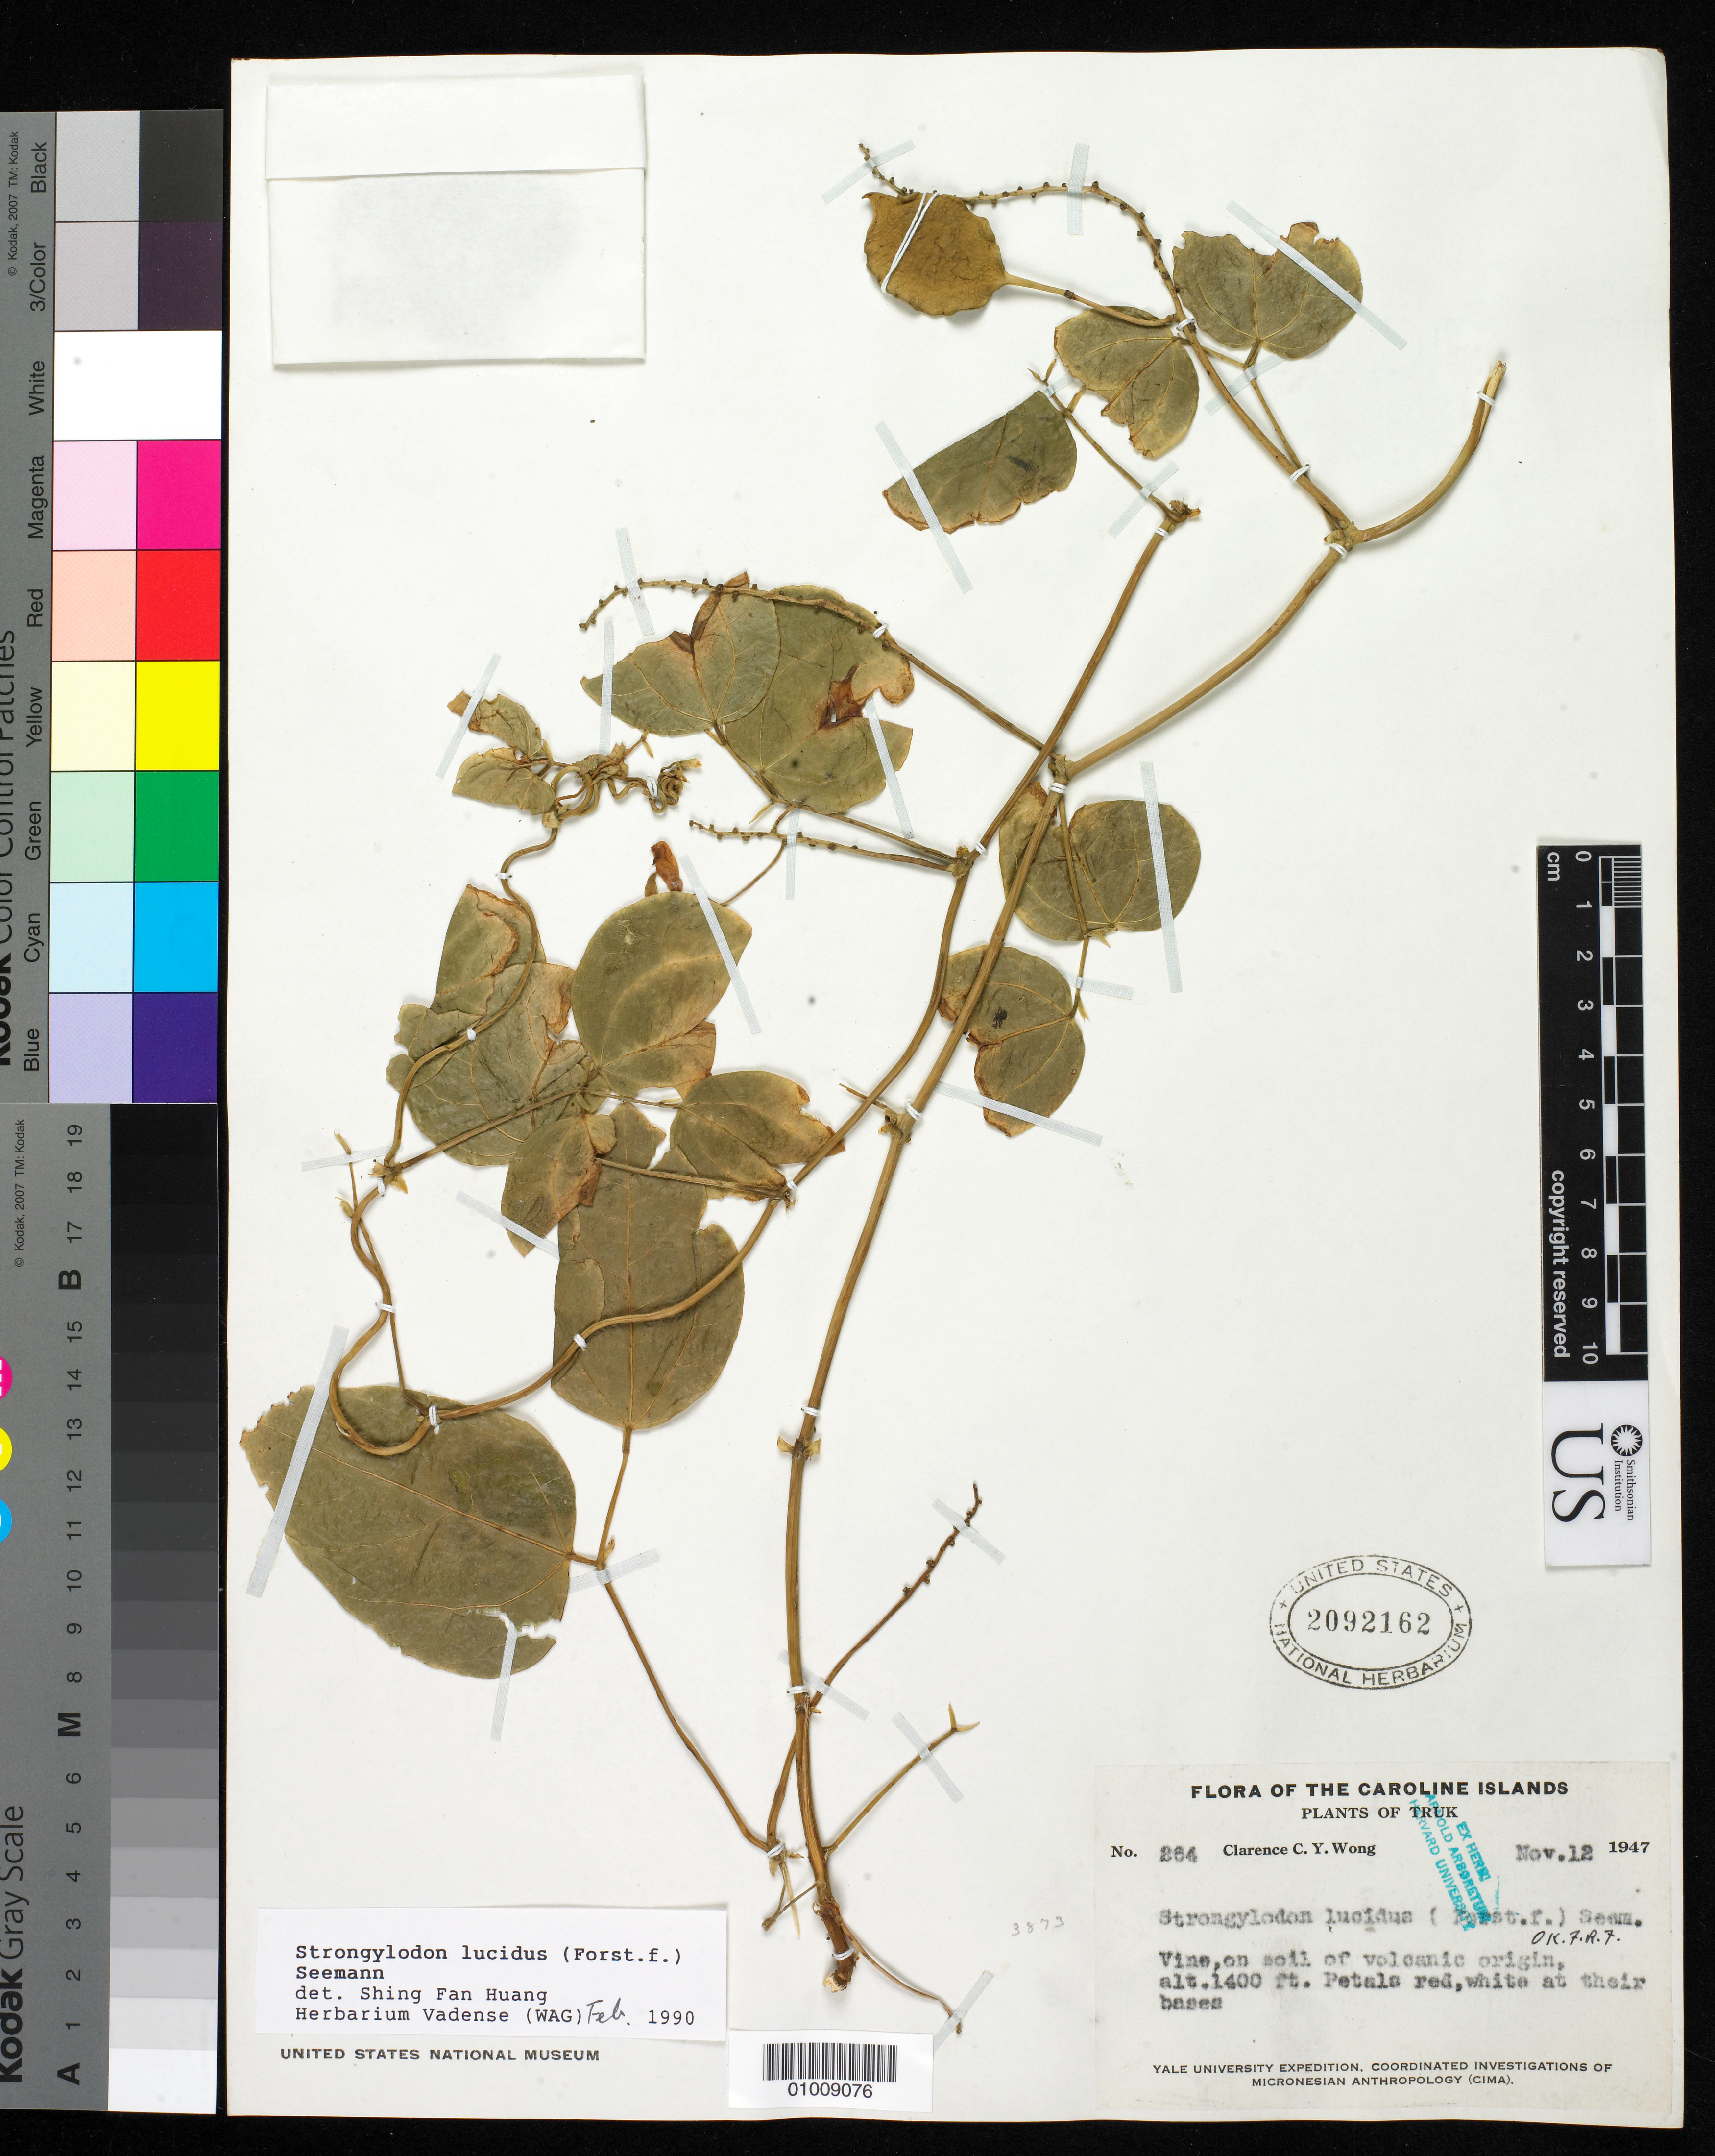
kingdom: Plantae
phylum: Tracheophyta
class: Magnoliopsida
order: Fabales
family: Fabaceae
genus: Strongylodon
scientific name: Strongylodon lucidus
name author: (G. Forst.) Seem.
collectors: C. Y. C. Wong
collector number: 264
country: Micronesia, Federated States of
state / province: Truk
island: Truk (Chuuk) Is.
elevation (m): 427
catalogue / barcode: US 2092162